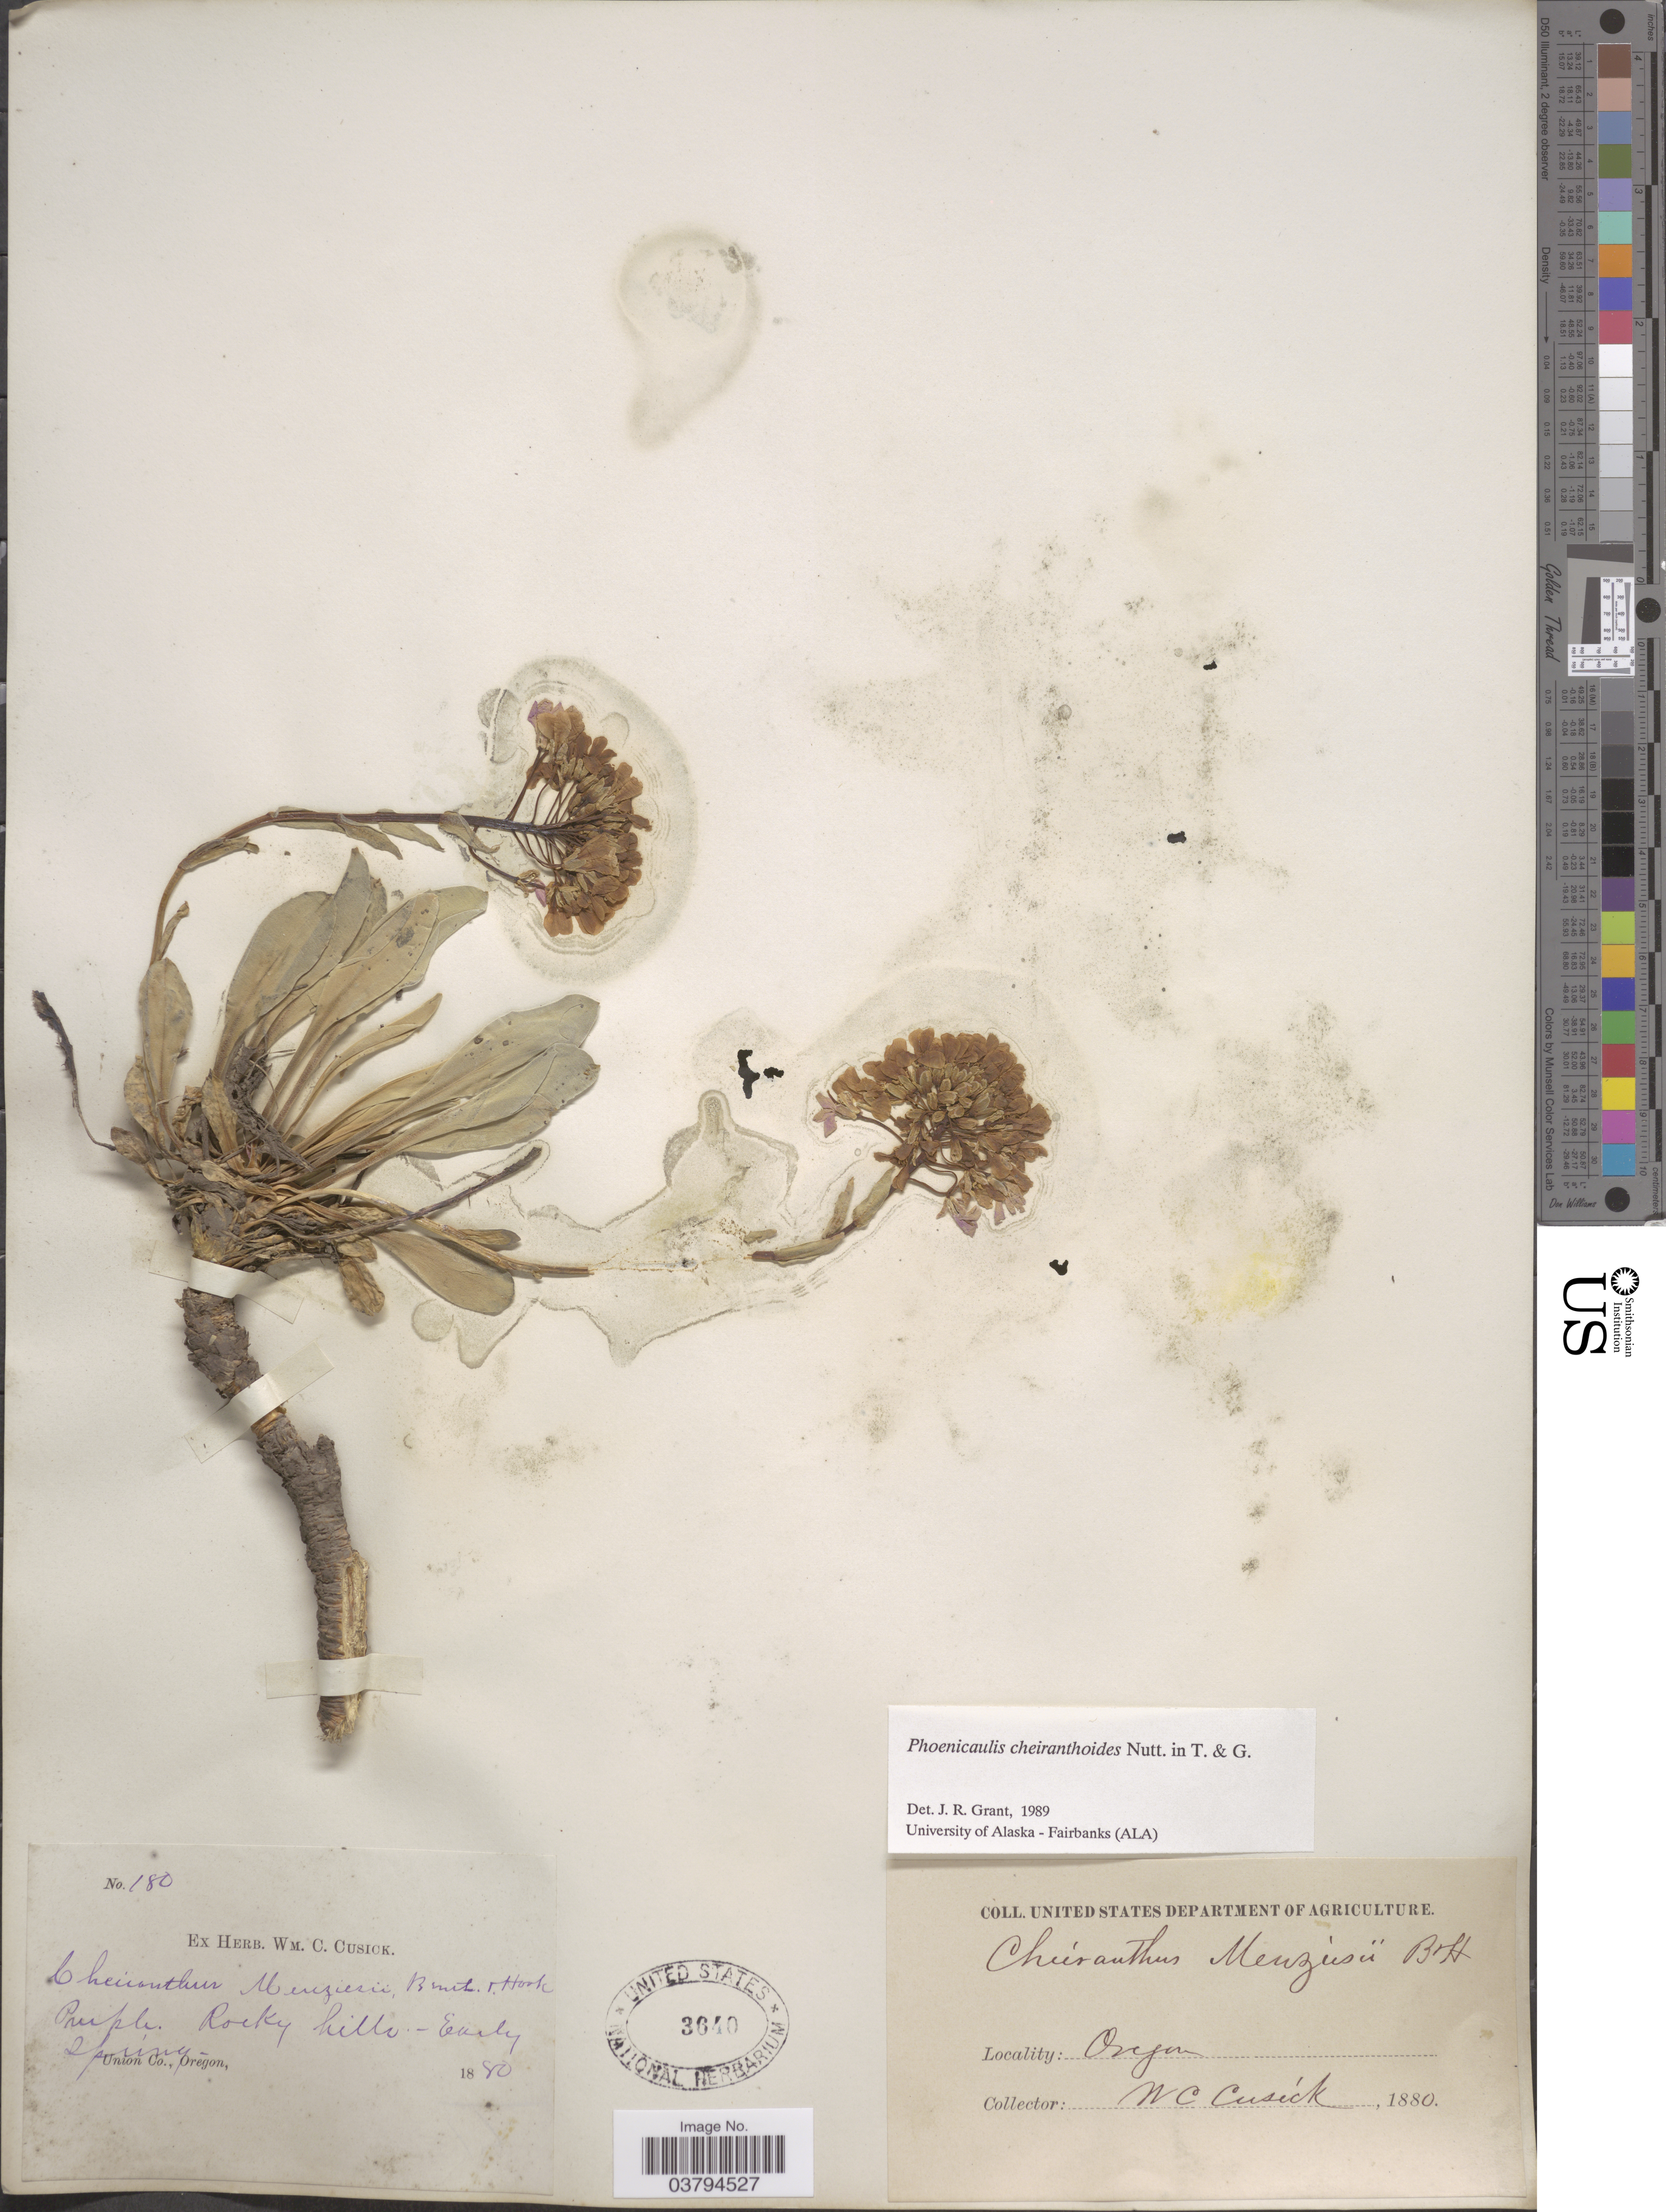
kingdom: Plantae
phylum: Tracheophyta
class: Magnoliopsida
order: Brassicales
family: Brassicaceae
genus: Phoenicaulis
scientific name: Phoenicaulis cheiranthoides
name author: Nutt.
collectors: W. C. Cusick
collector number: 180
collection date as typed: Early Spring. 1880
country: United States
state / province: Oregon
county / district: Union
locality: Union Co.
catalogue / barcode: US 3640